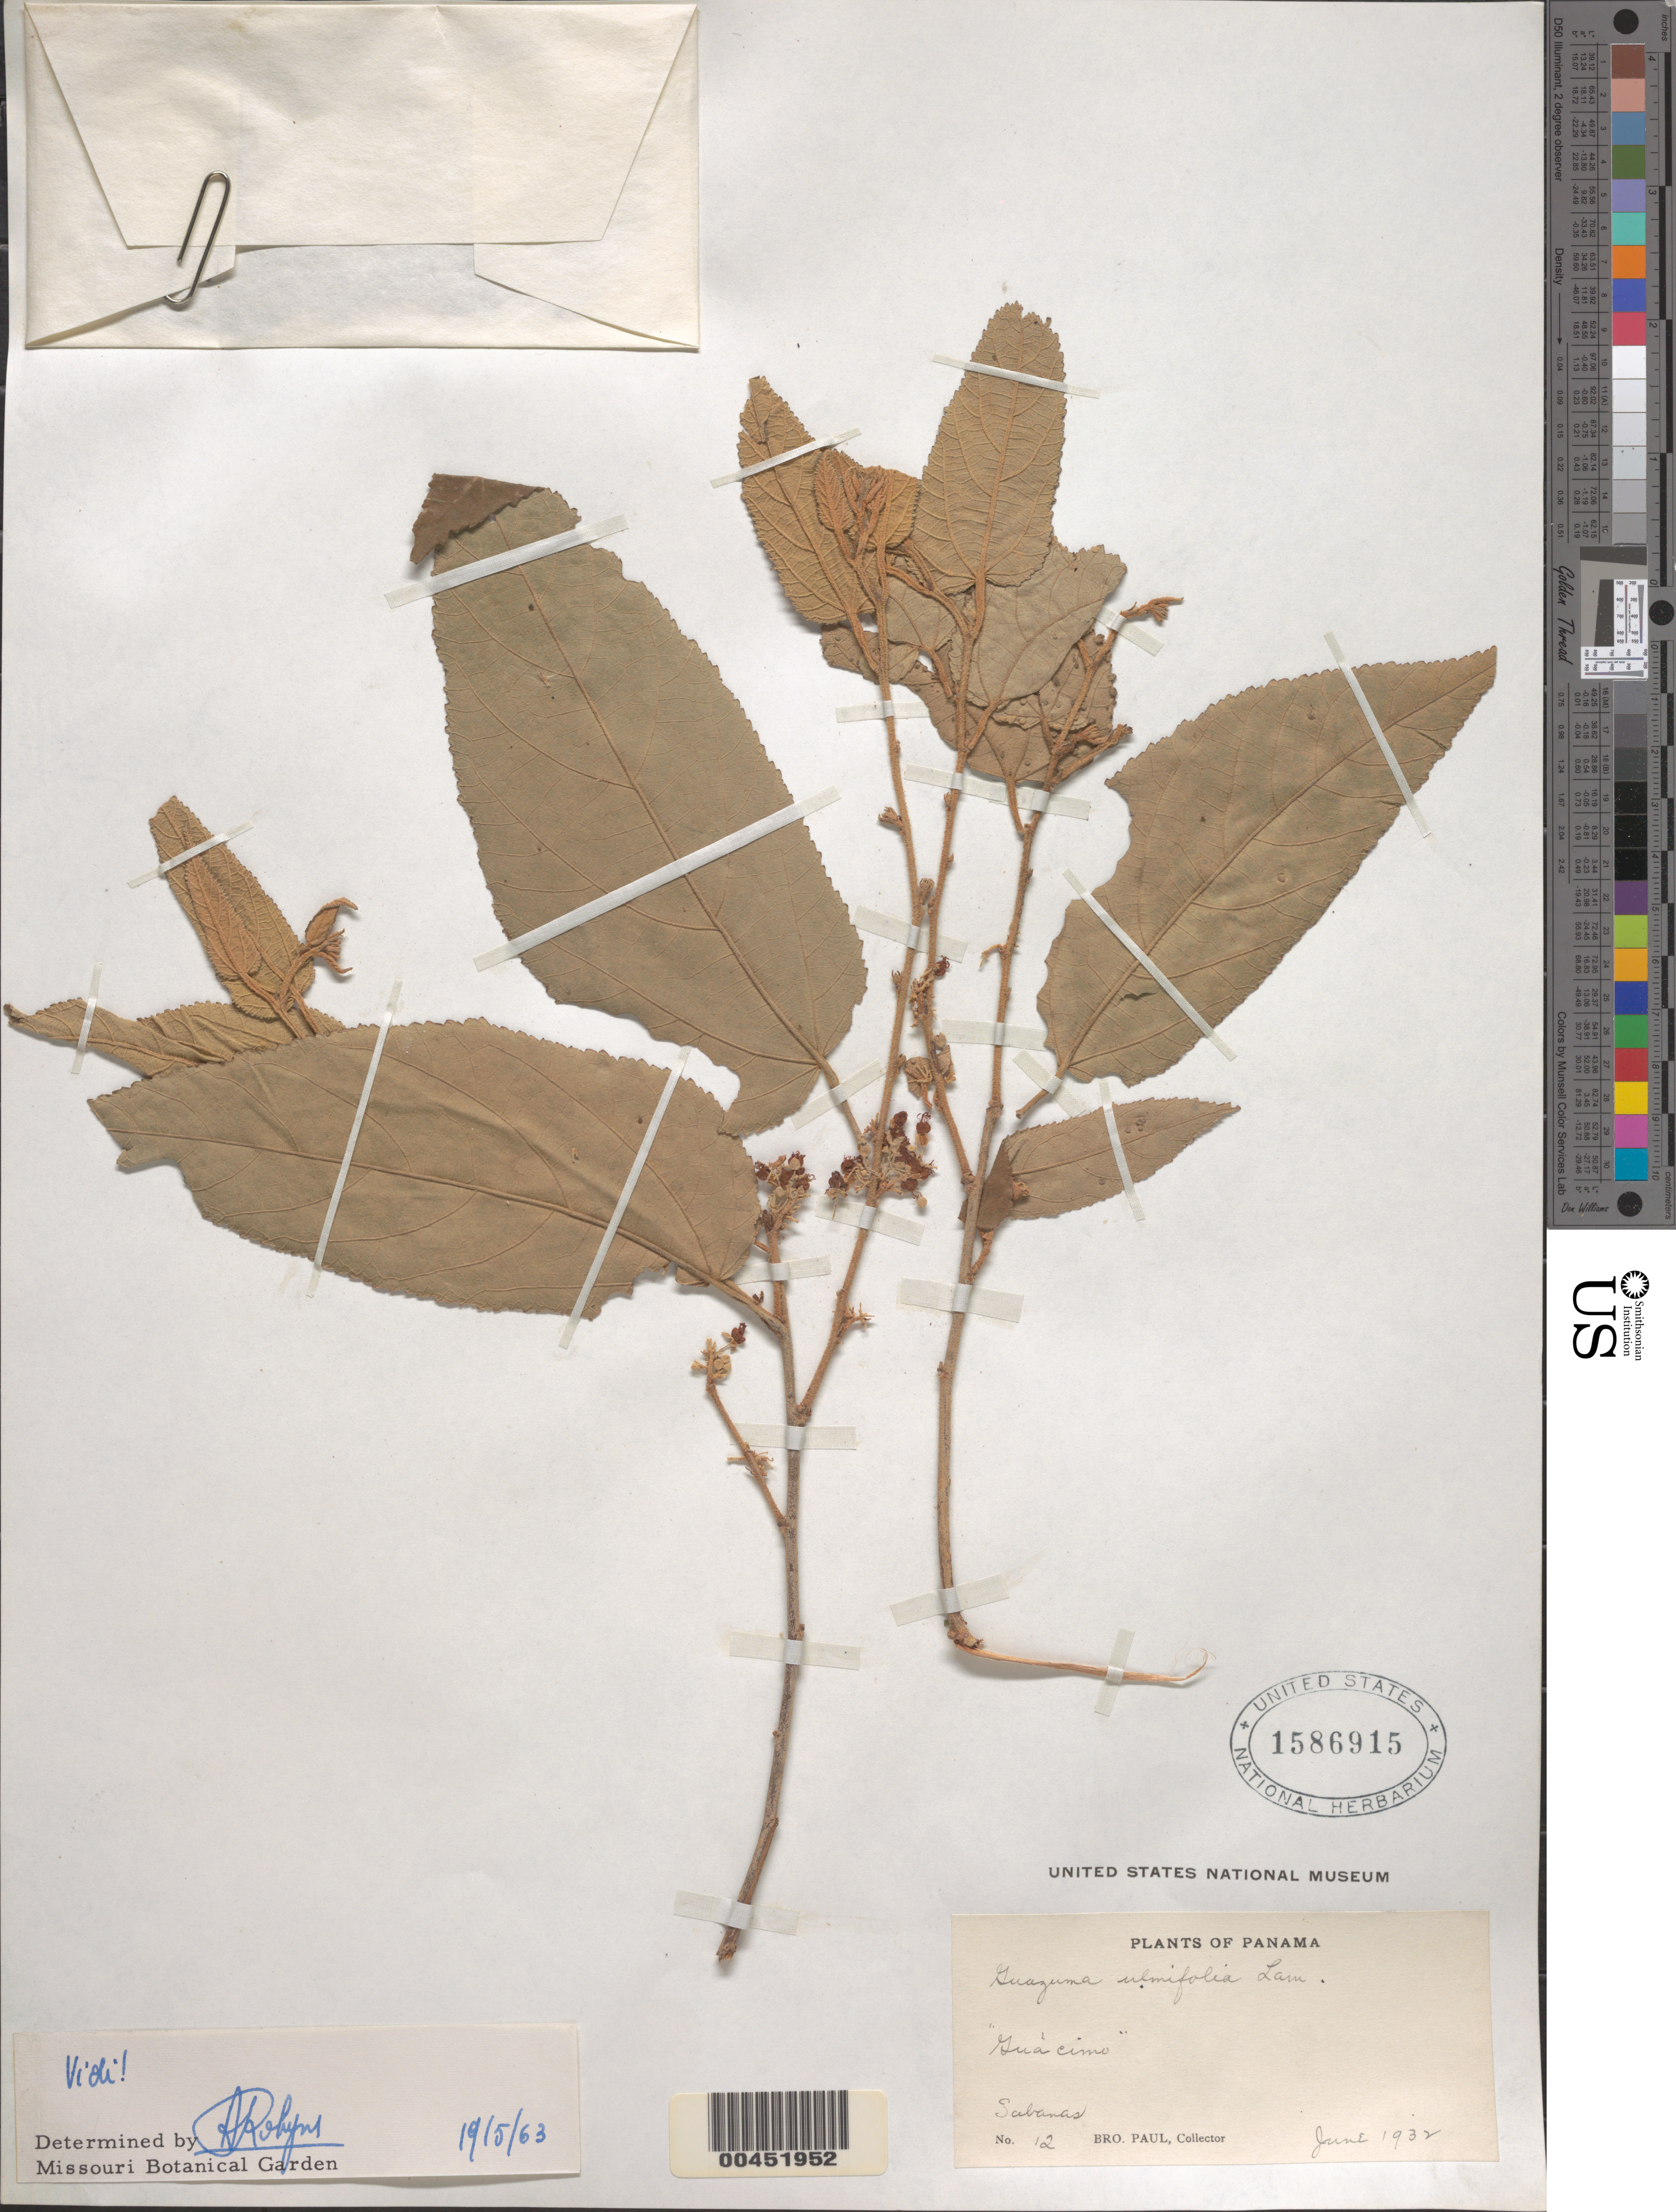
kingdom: Plantae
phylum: Tracheophyta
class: Magnoliopsida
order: Malvales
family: Malvaceae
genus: Guazuma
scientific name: Guazuma ulmifolia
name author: Lam.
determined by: Robyns, A. G. M.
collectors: B. Paul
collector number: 12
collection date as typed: Jun 1932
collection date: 1932-06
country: Panama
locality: Sabanas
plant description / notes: Common name: Guácimo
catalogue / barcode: US 1586915